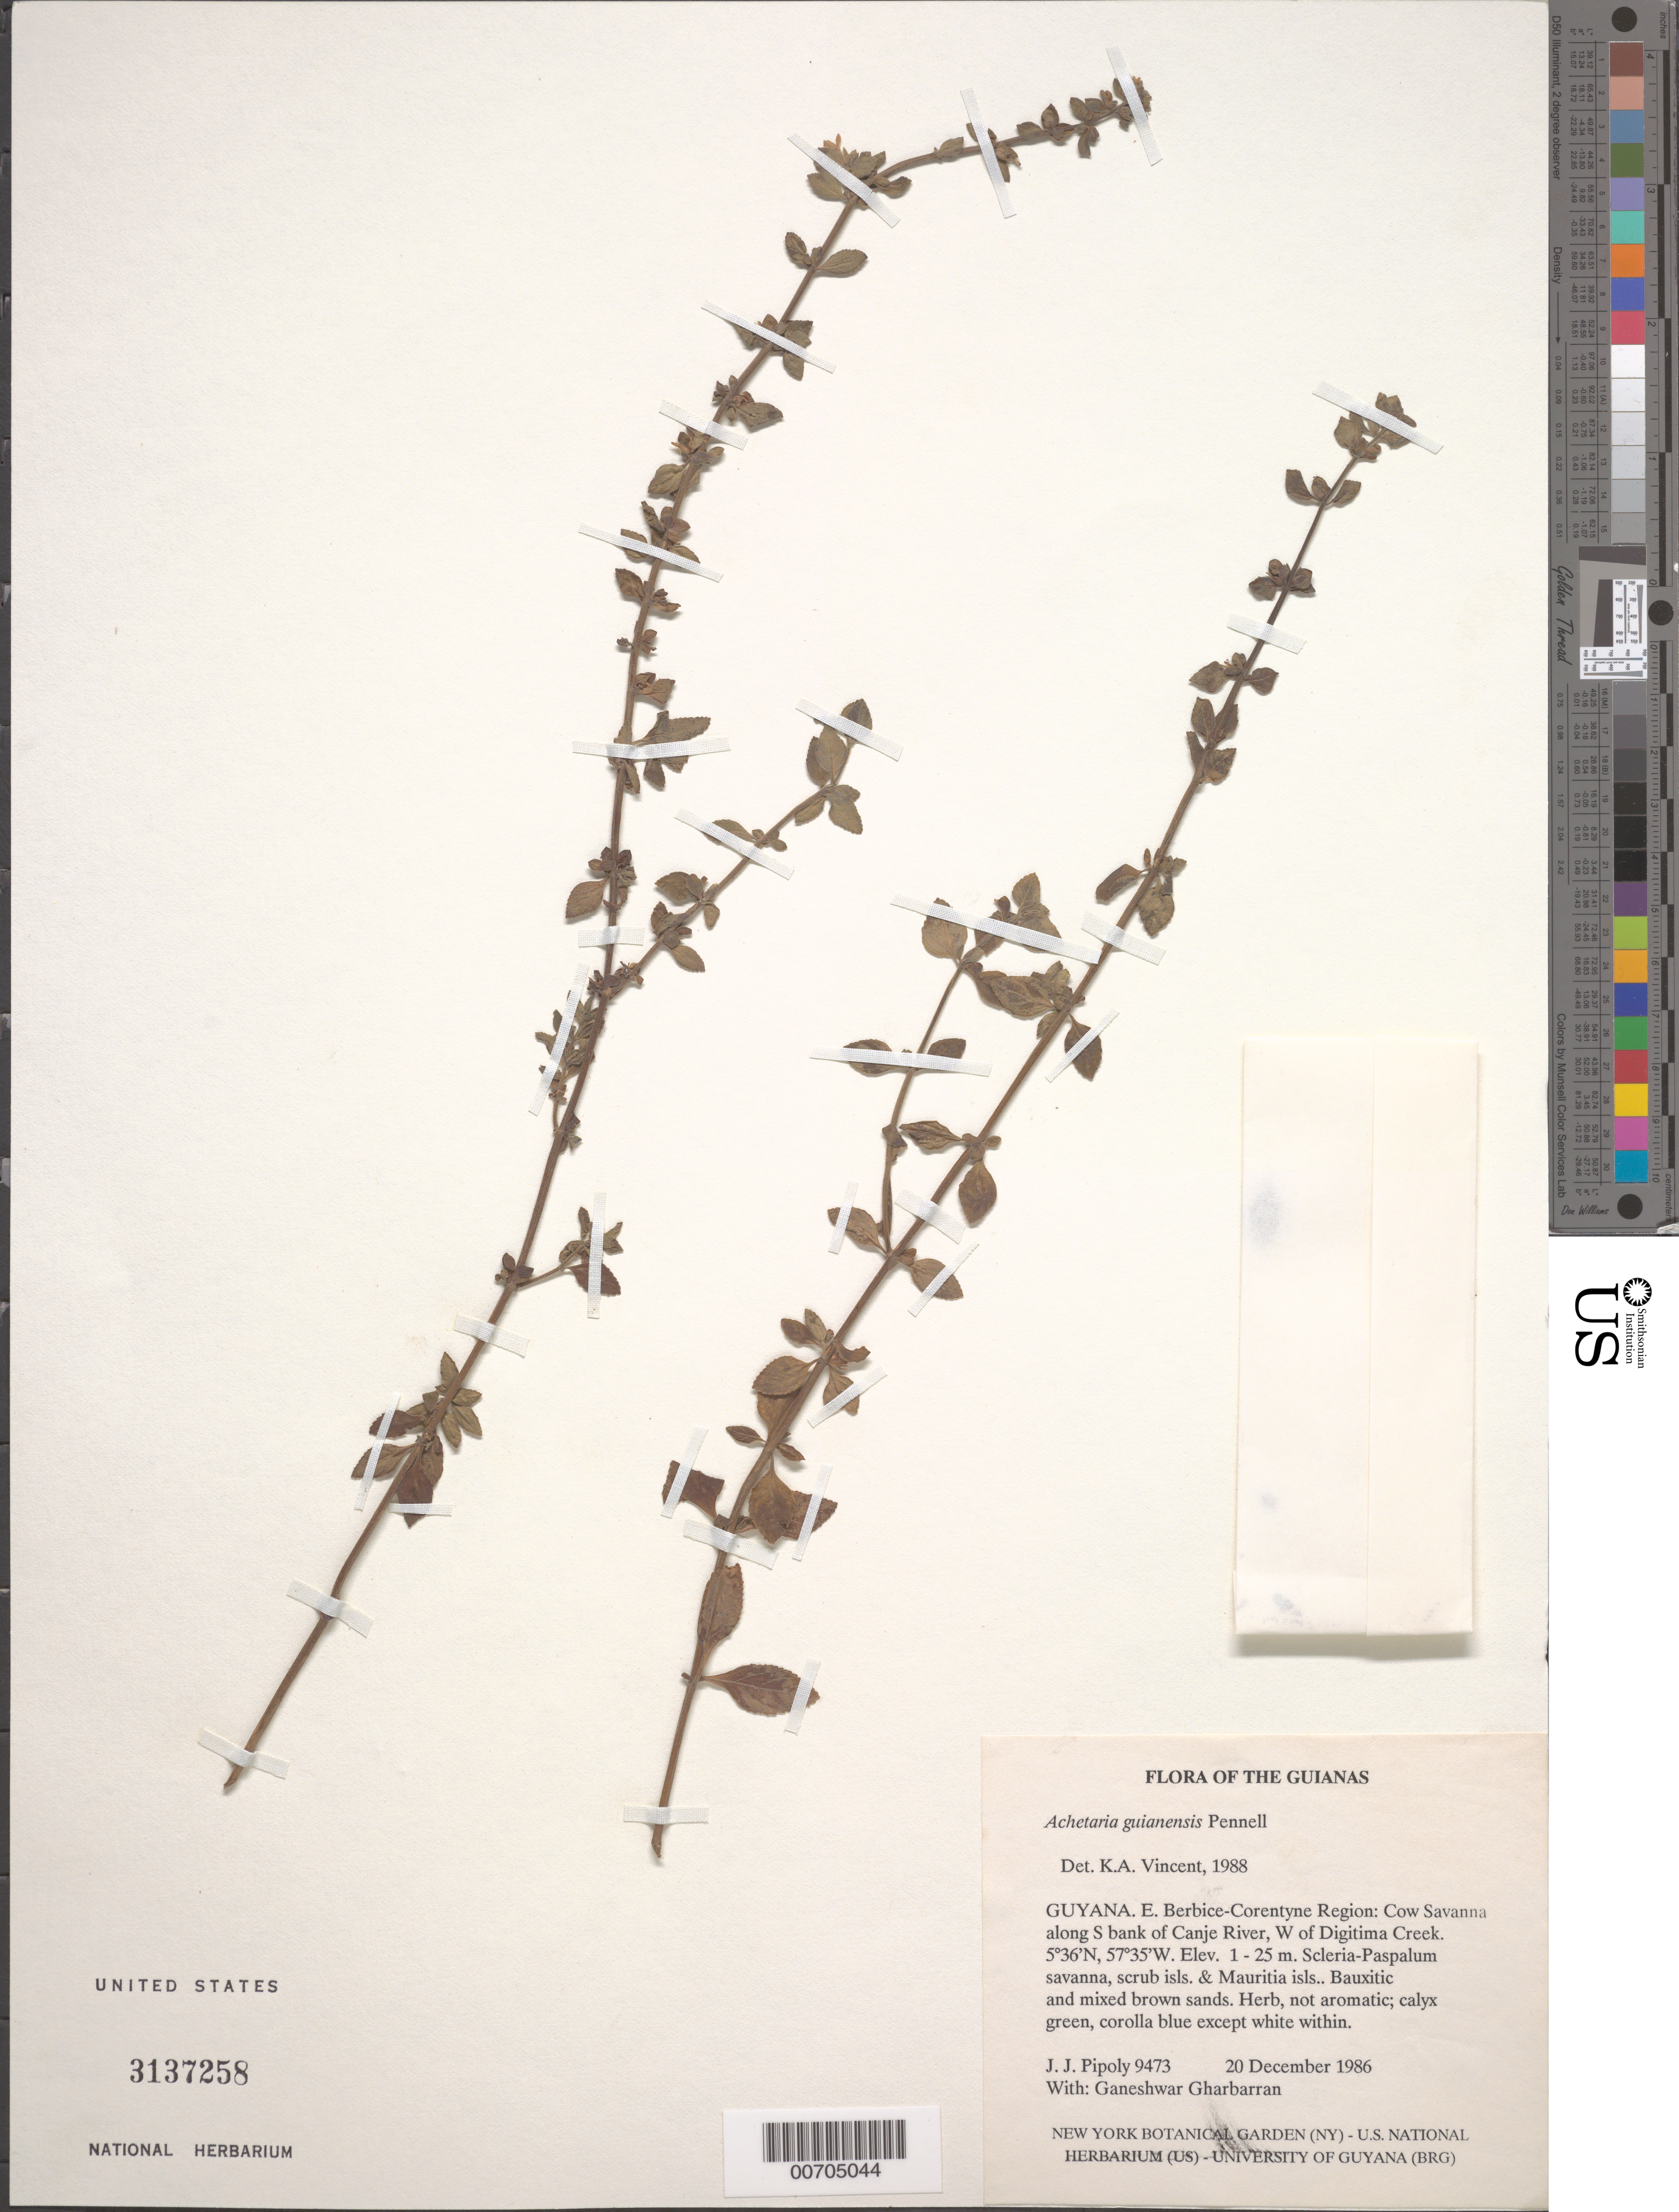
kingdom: Plantae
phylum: Tracheophyta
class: Magnoliopsida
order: Lamiales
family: Plantaginaceae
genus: Matourea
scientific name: Matourea scutellarioides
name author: (Benth.) Colletta & V.C. Souza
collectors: J. J. Pipoly & G. Gharbarran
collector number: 9473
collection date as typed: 20 December 1986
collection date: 1986-12-20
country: Guyana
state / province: E. Berbice-Corentyne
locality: Cow savanna, along S bank of Canje River, W of Digitima Creek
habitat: Scleria-Paspalum savanna, scrub isls. & Mauritia isls. Bauxitic and mixed brown sands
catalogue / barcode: US 3137258